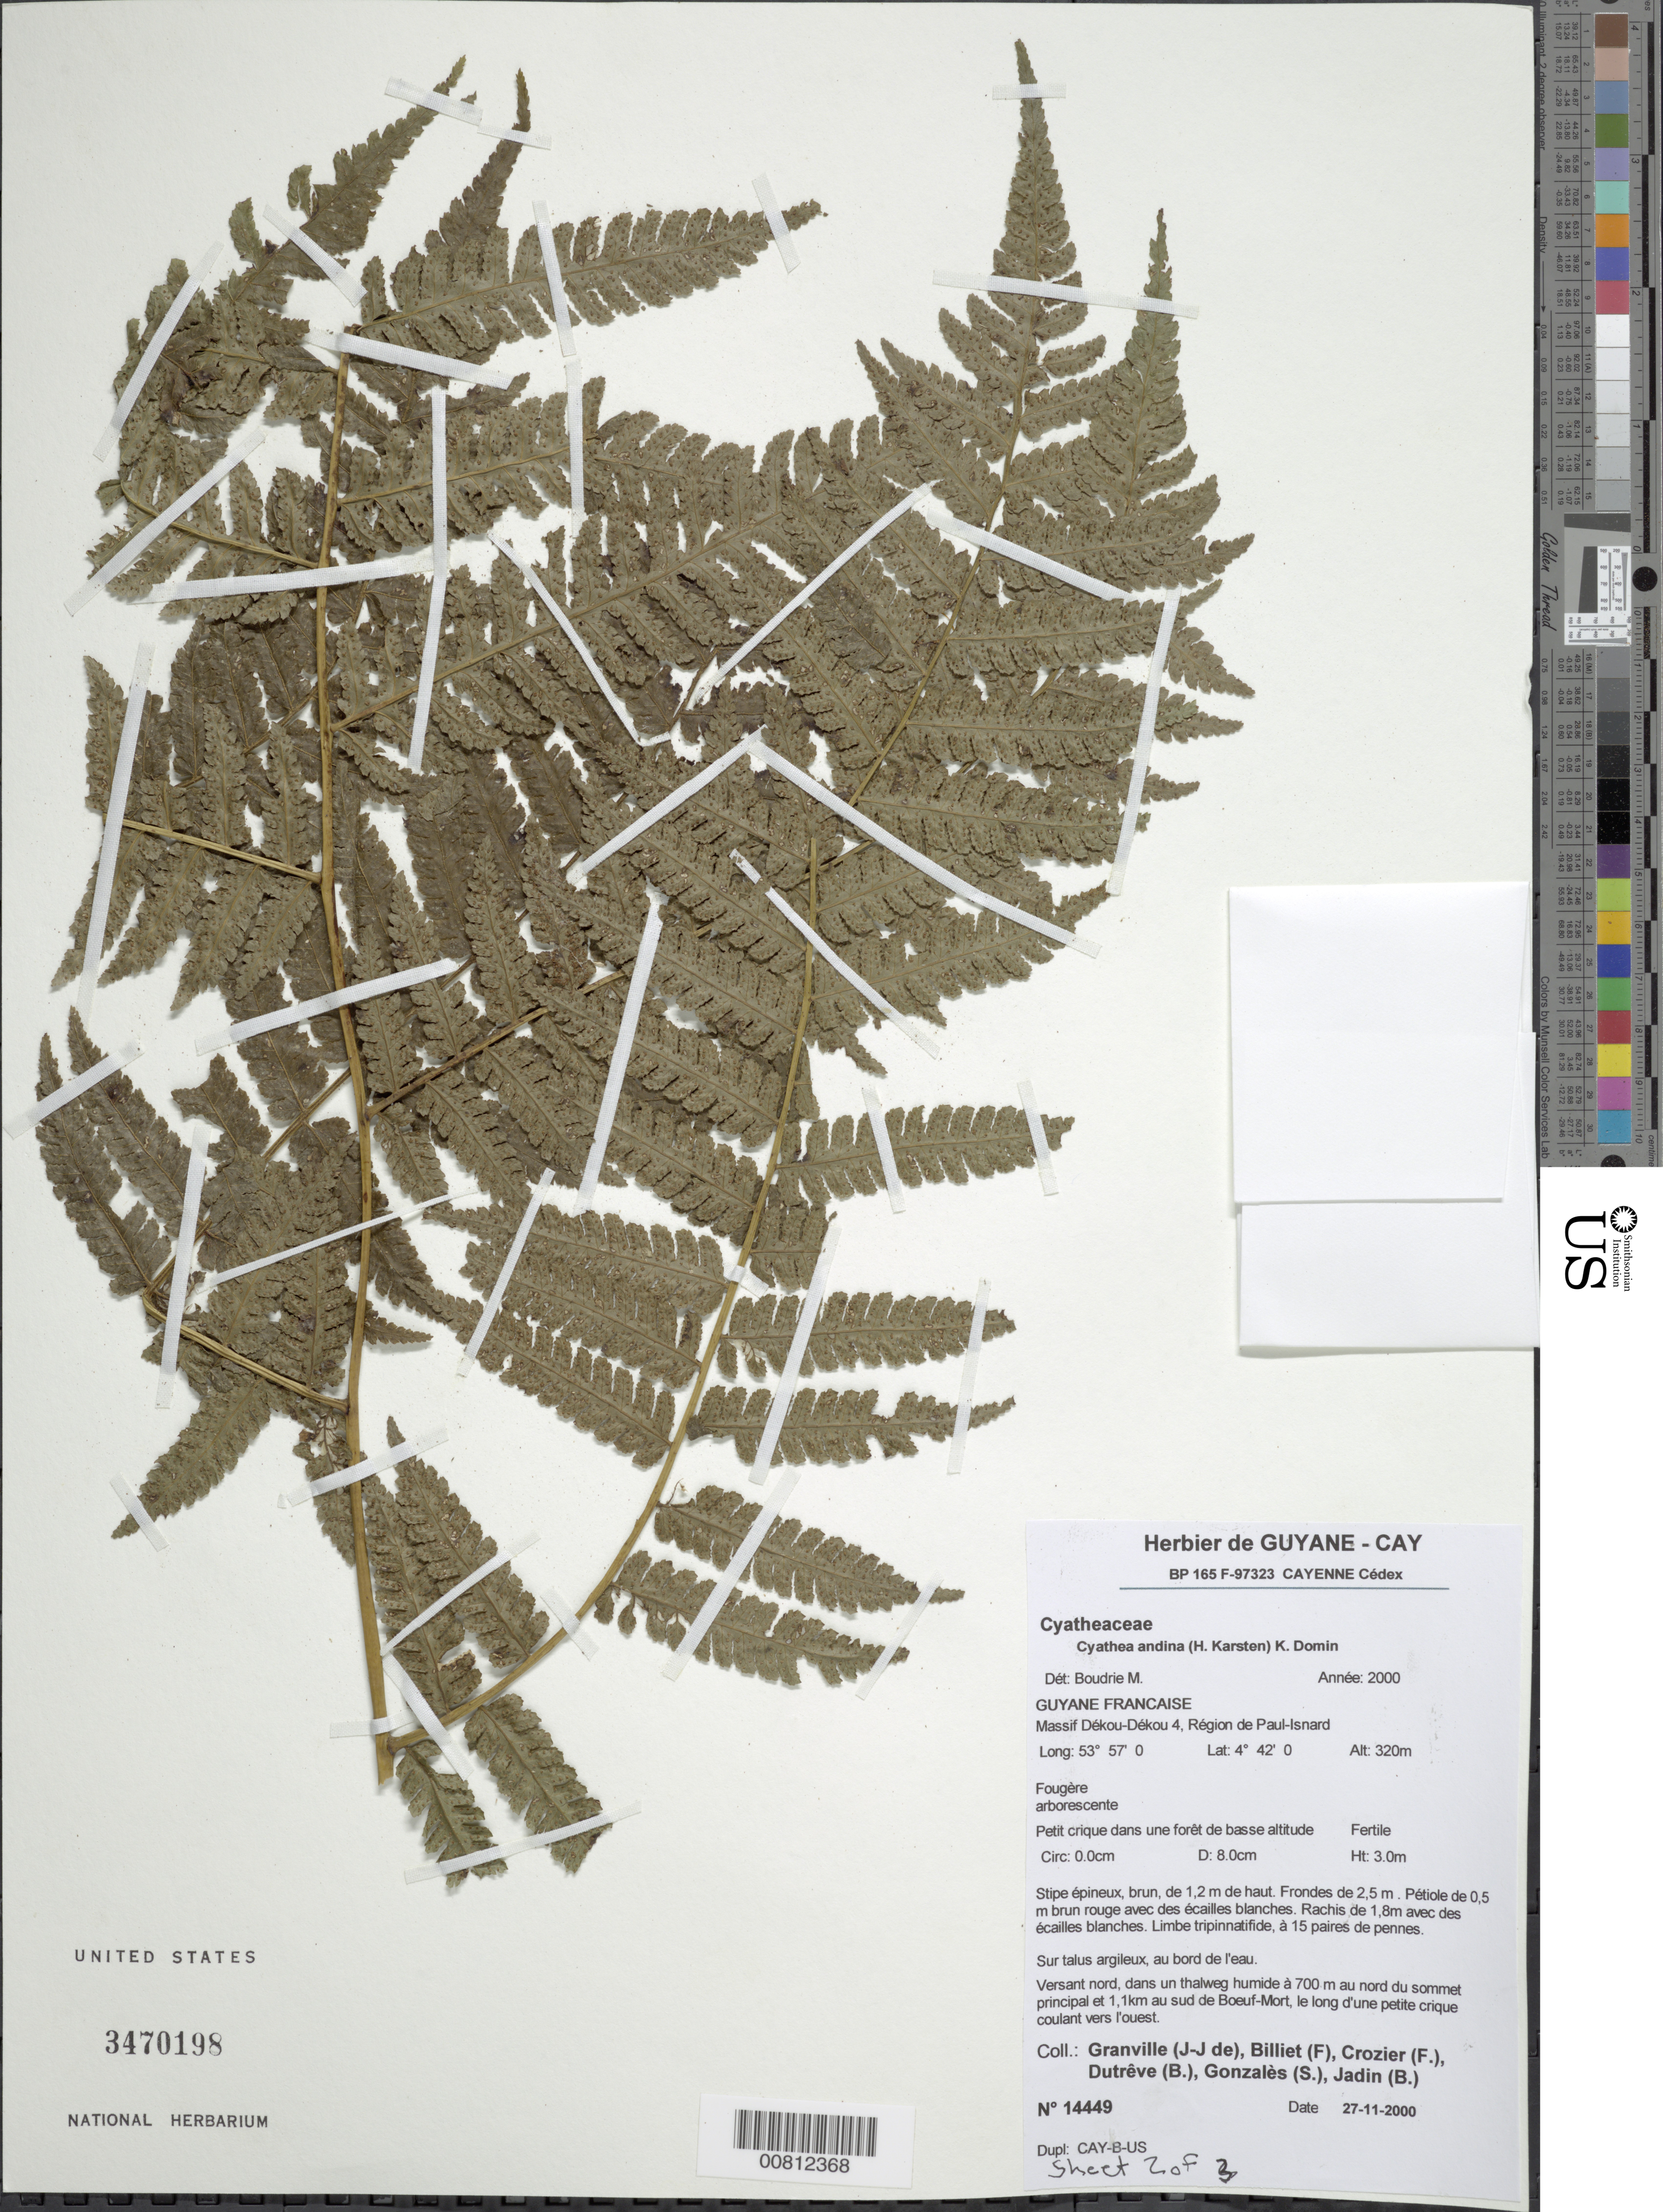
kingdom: Plantae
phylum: Tracheophyta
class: Polypodiopsida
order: Cyatheales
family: Cyatheaceae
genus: Cyathea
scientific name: Cyathea andina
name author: Domin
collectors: J.-J. de Granville, F. Billiet, F. Crozier, B. Dutrêve & et al.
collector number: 14449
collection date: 2000-11-27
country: French Guiana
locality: Guyane Francaise. Massif Dékou-Dékou 4, Région de Paul-Isnard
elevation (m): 320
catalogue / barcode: US 3470198